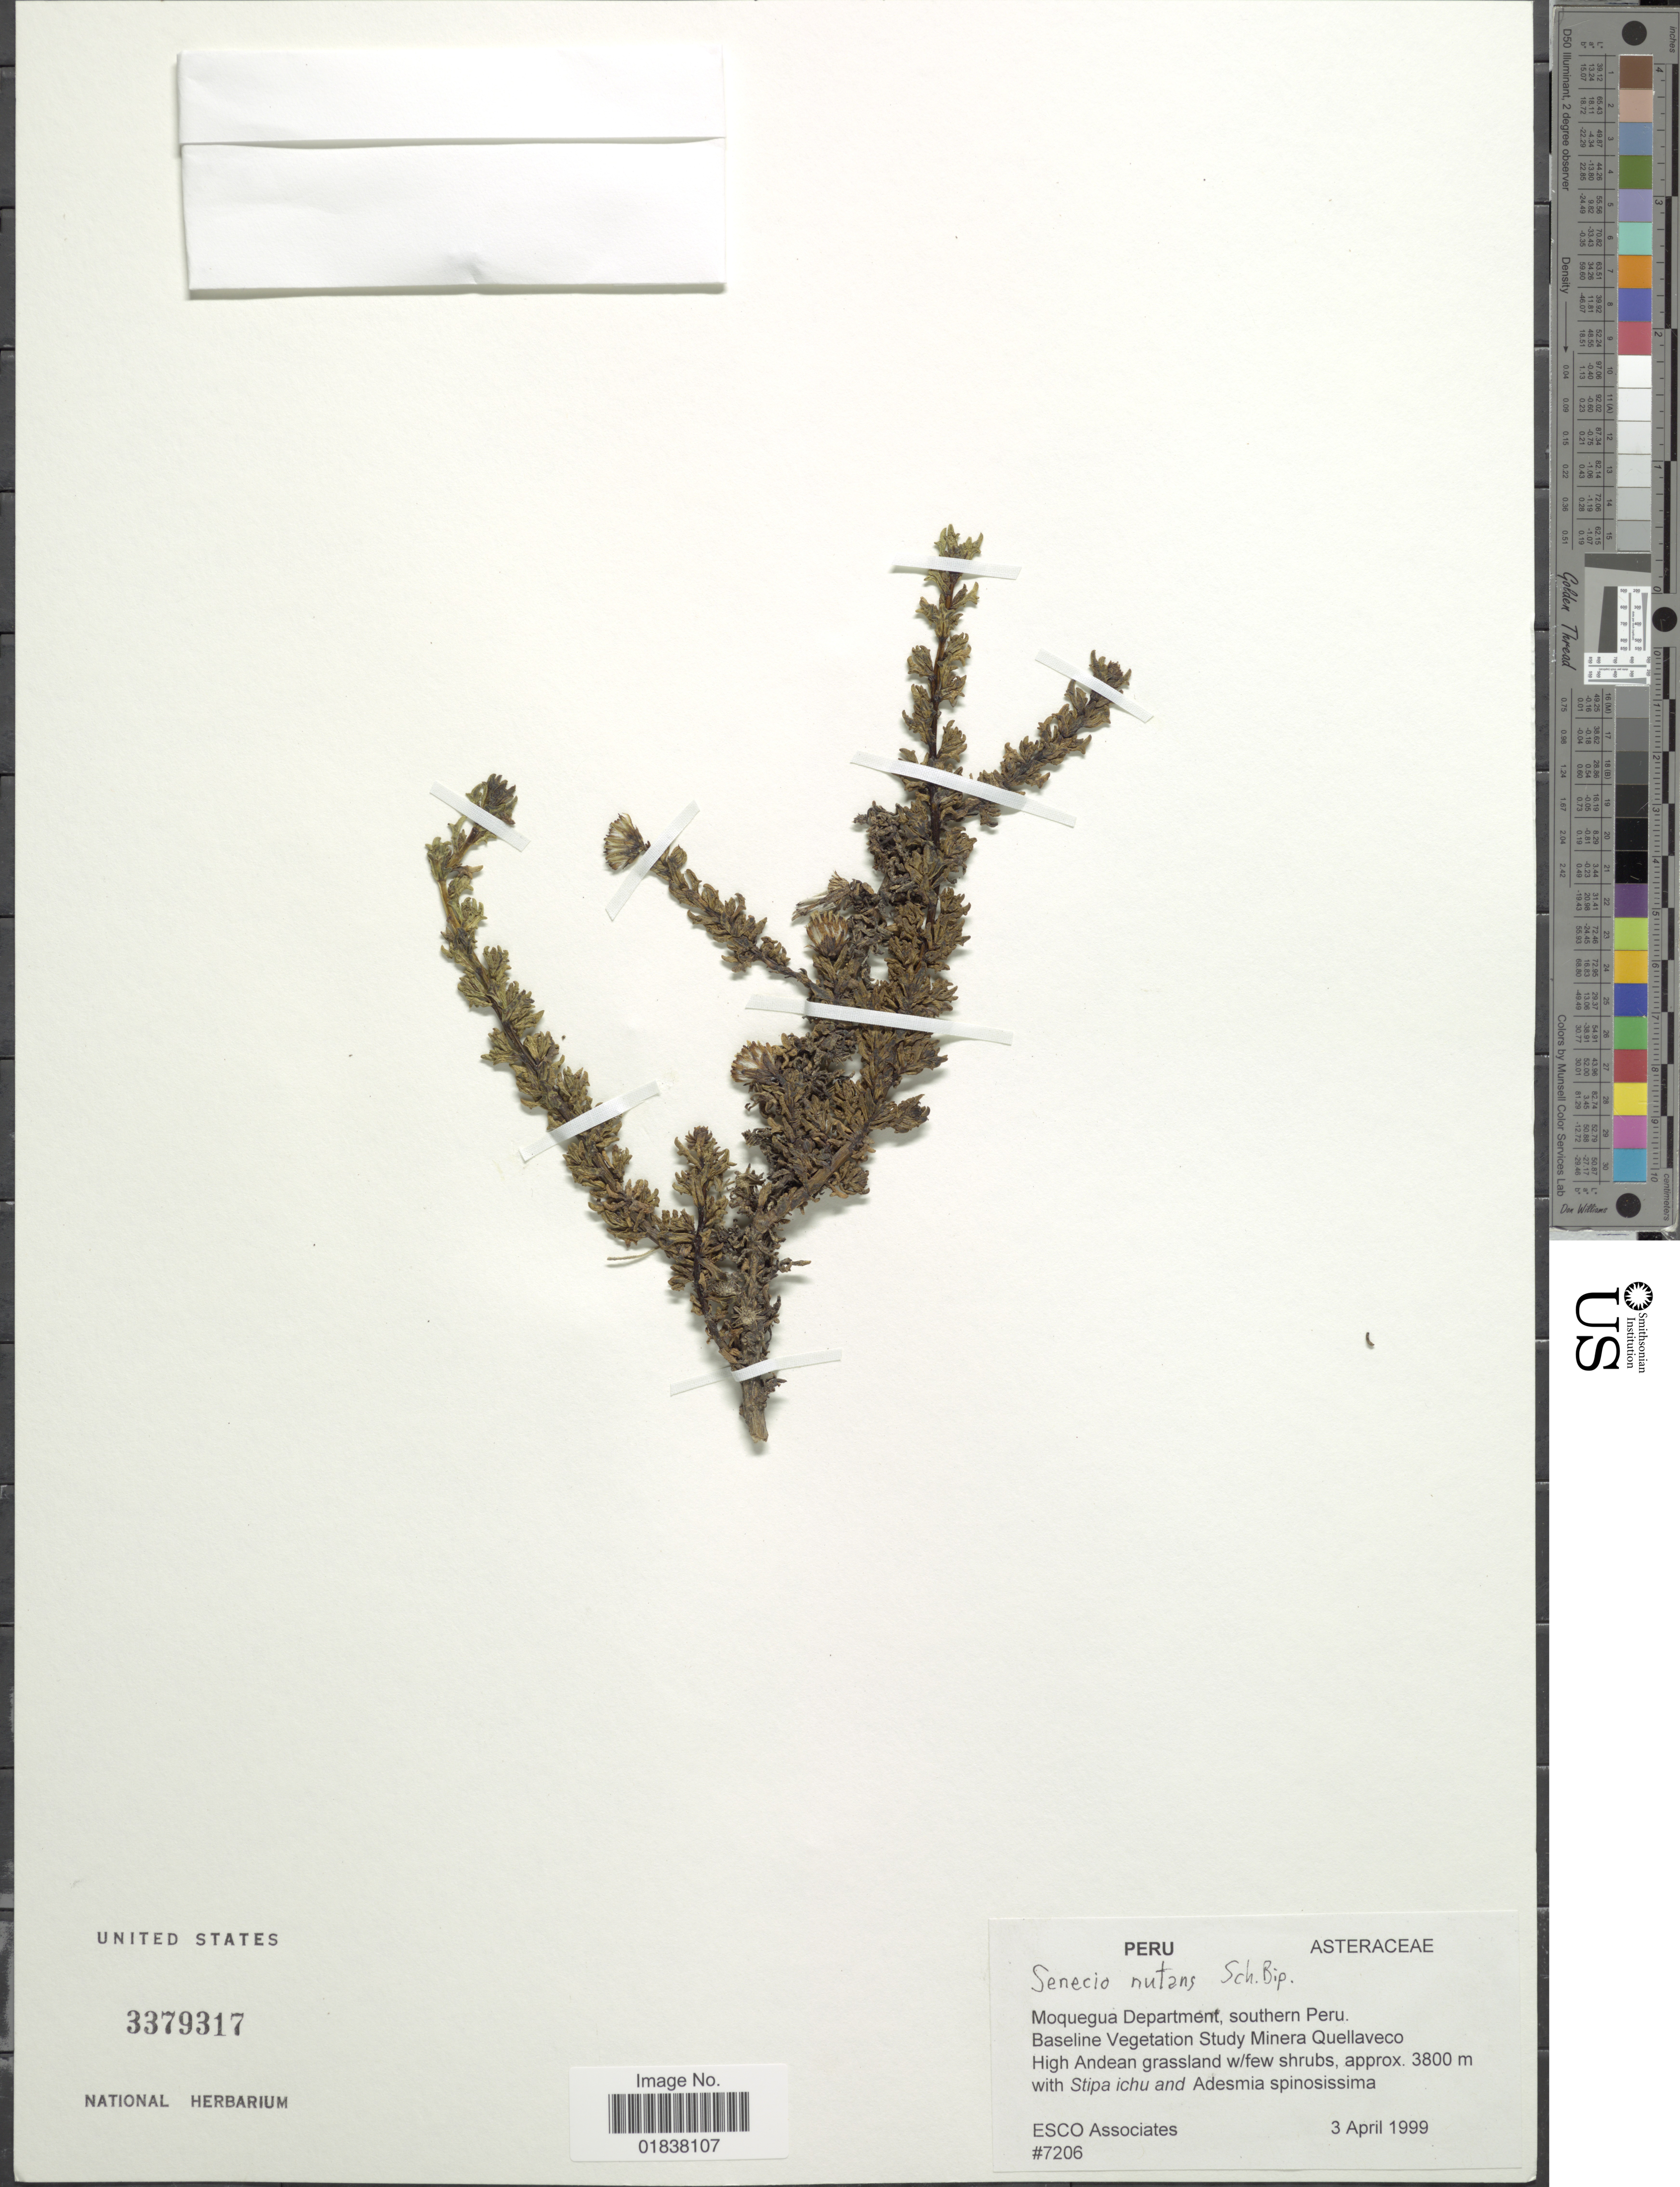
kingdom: Plantae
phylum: Tracheophyta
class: Magnoliopsida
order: Asterales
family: Asteraceae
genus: Senecio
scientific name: Senecio nutans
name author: Sch. Bip.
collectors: ESCO Associates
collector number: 7206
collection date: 1999-04-03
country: Peru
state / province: Moquegua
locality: Southern Peru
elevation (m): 3800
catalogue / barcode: US 3379317